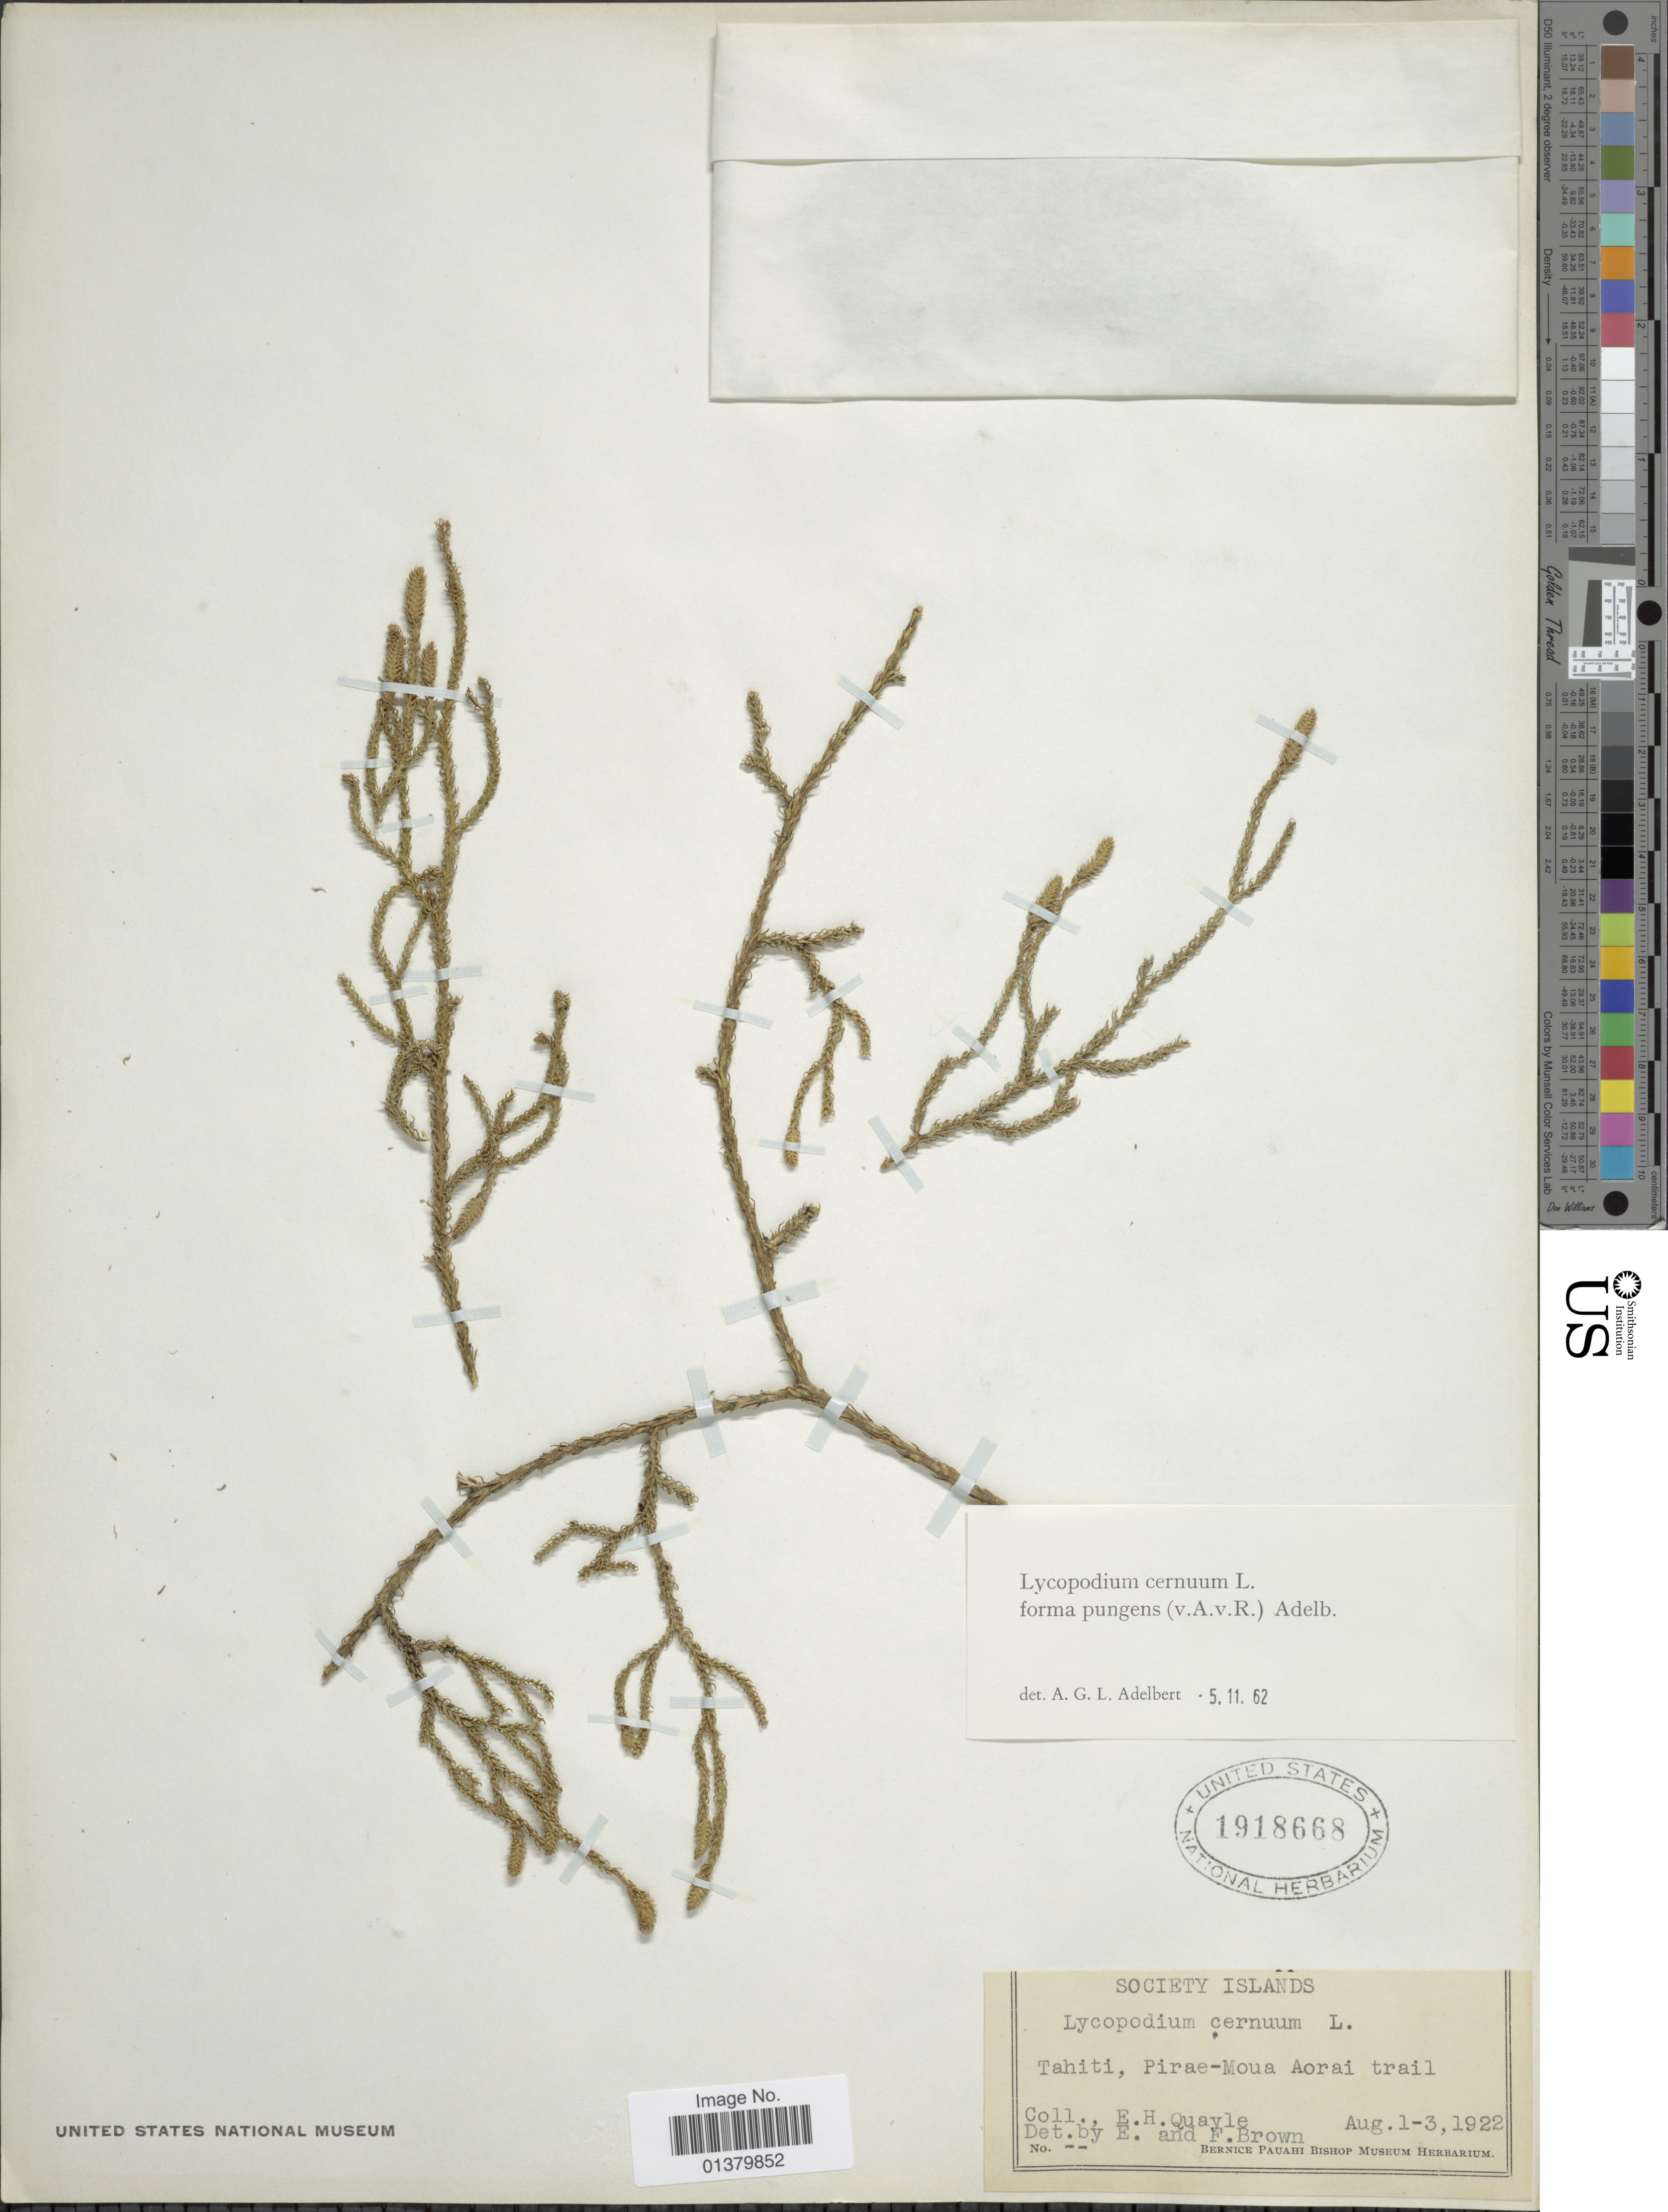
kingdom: Plantae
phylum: Tracheophyta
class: Lycopodiopsida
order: Lycopodiales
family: Lycopodiaceae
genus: Palhinhaea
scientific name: Palhinhaea cernua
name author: (L.) Vasc. & Franco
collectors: E. Quayle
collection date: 1922-08-01/1922-08-03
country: French Polynesia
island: Tahiti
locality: Society Islands, Tahiti, Pirae-Moua Aorai trail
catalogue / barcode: US 1918668